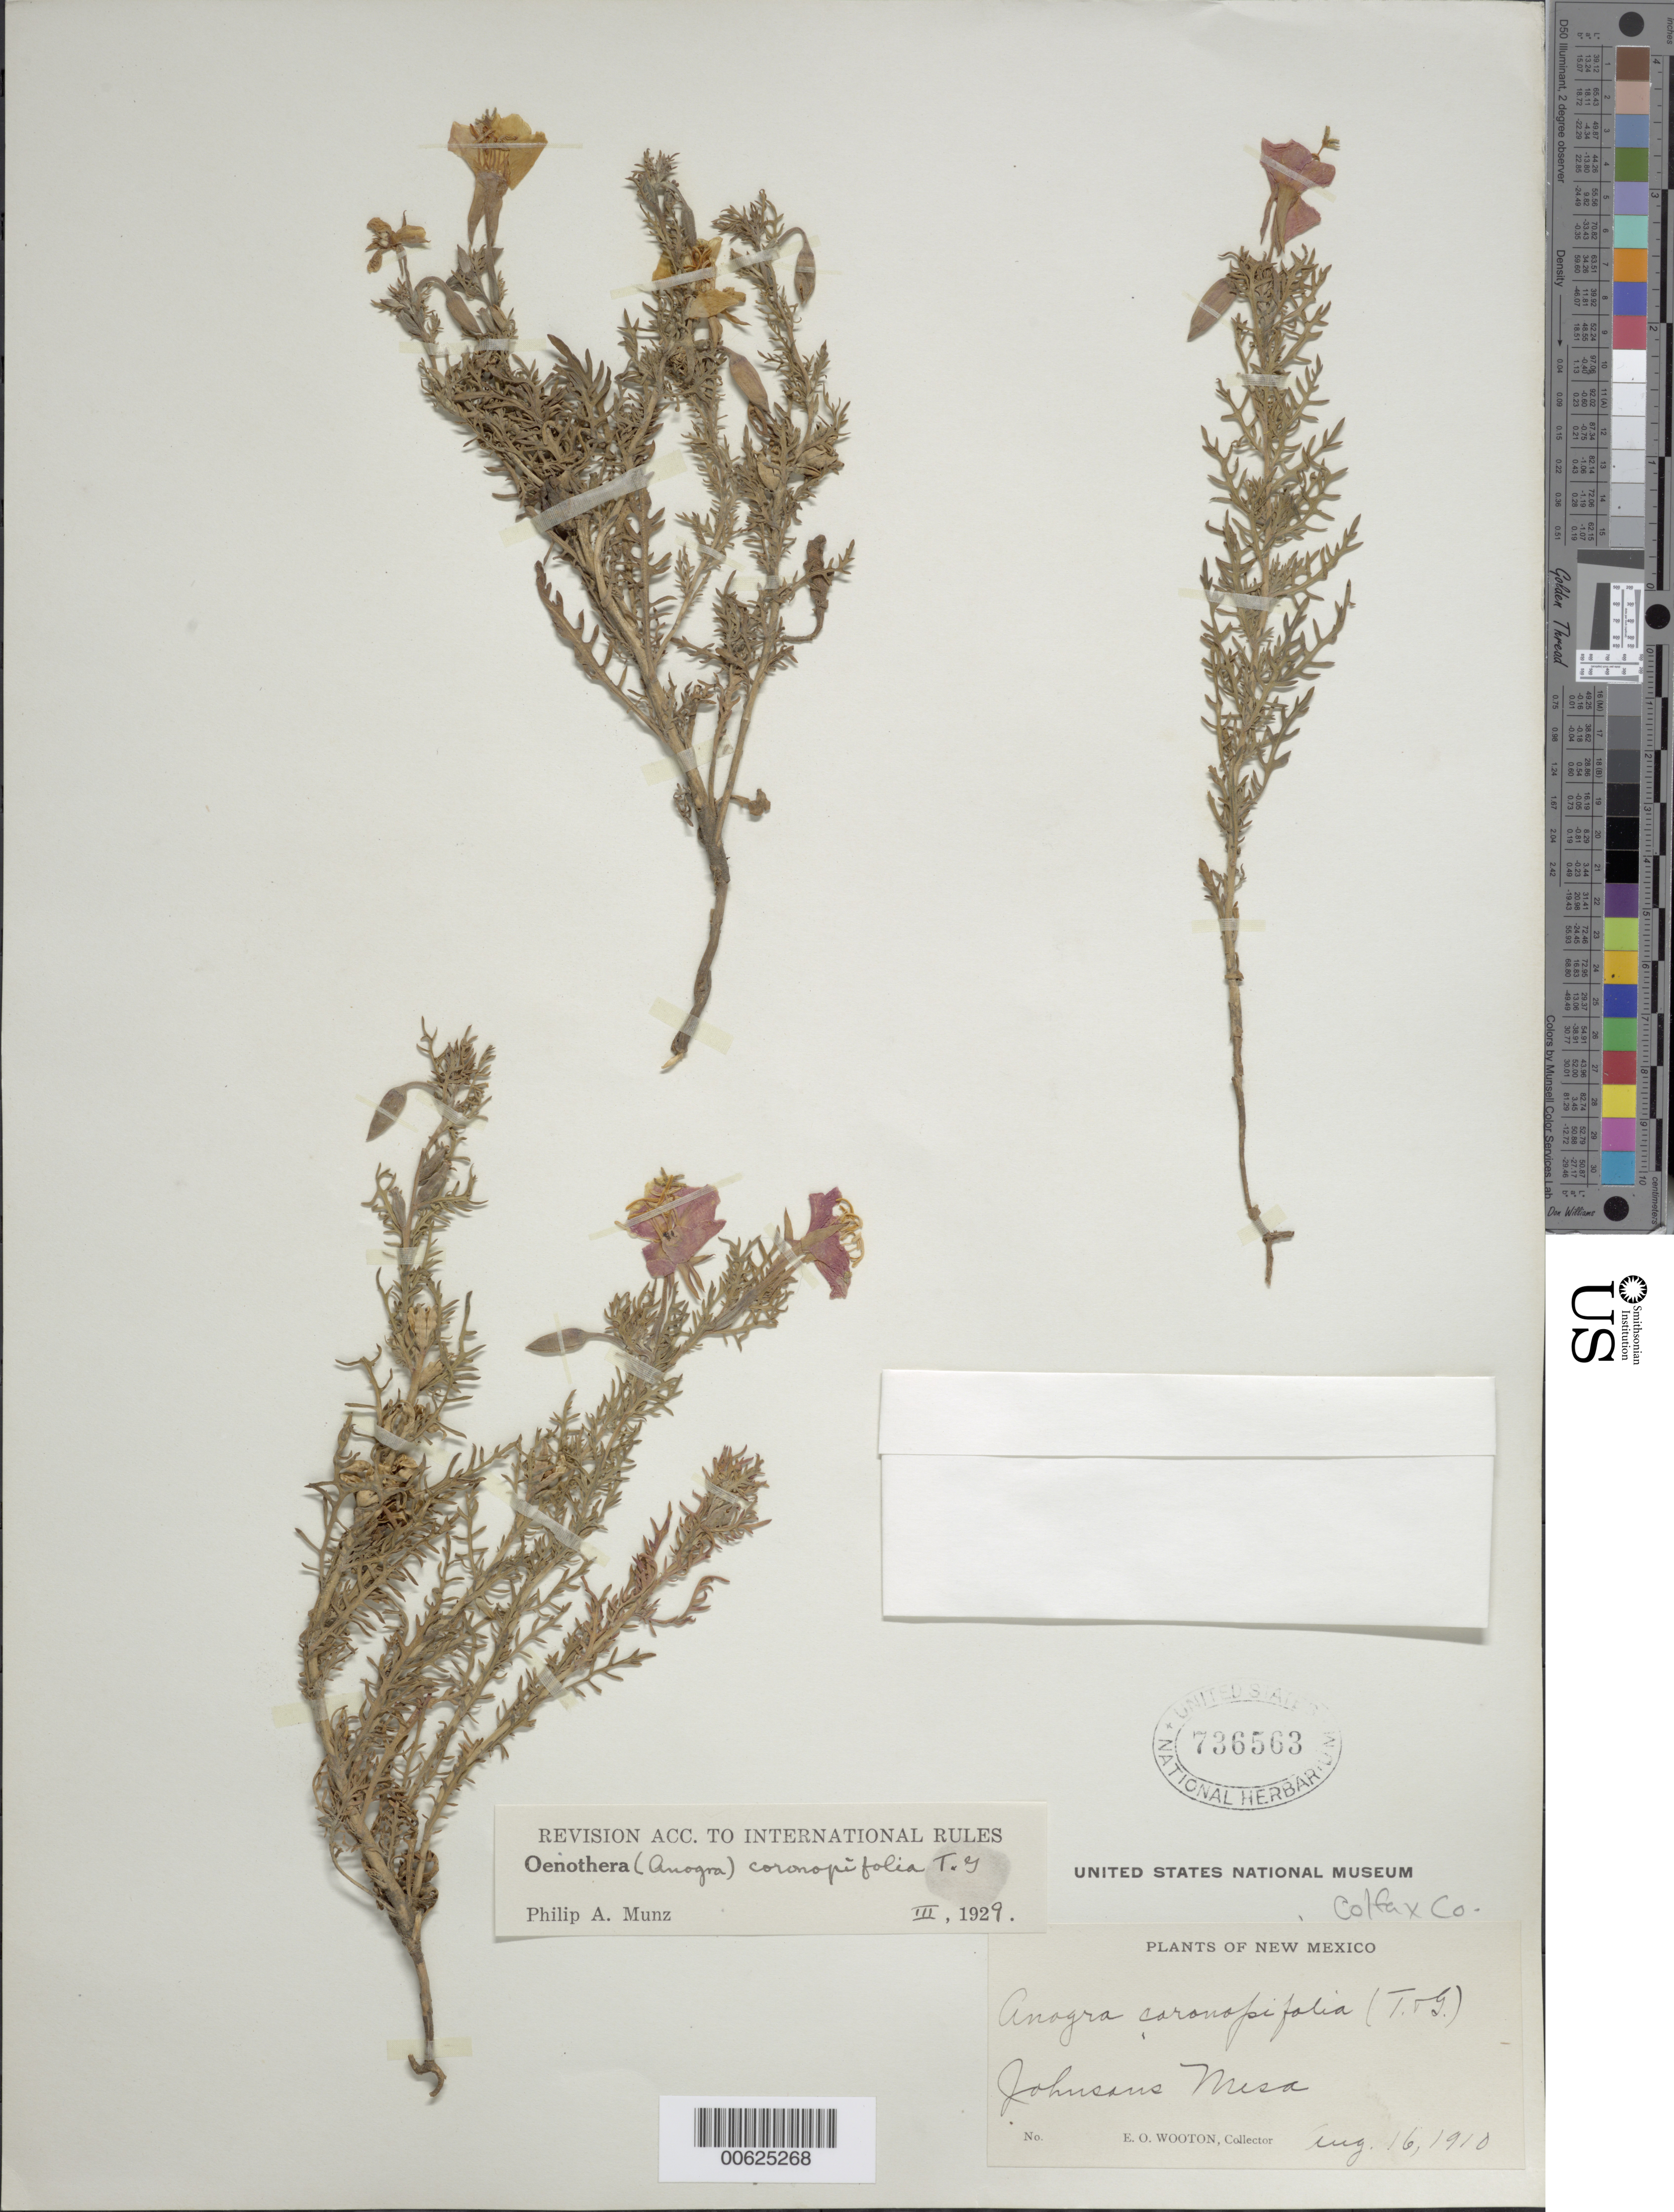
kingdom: Plantae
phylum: Tracheophyta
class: Magnoliopsida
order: Myrtales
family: Onagraceae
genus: Oenothera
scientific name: Oenothera coronopifolia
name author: Torr. & A. Gray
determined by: Munz, Philip A.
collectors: E. O. Wooton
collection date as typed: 16 Aug 1910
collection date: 1910-08-16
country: United States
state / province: New Mexico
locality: Johnson's Mesa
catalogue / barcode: US 736563